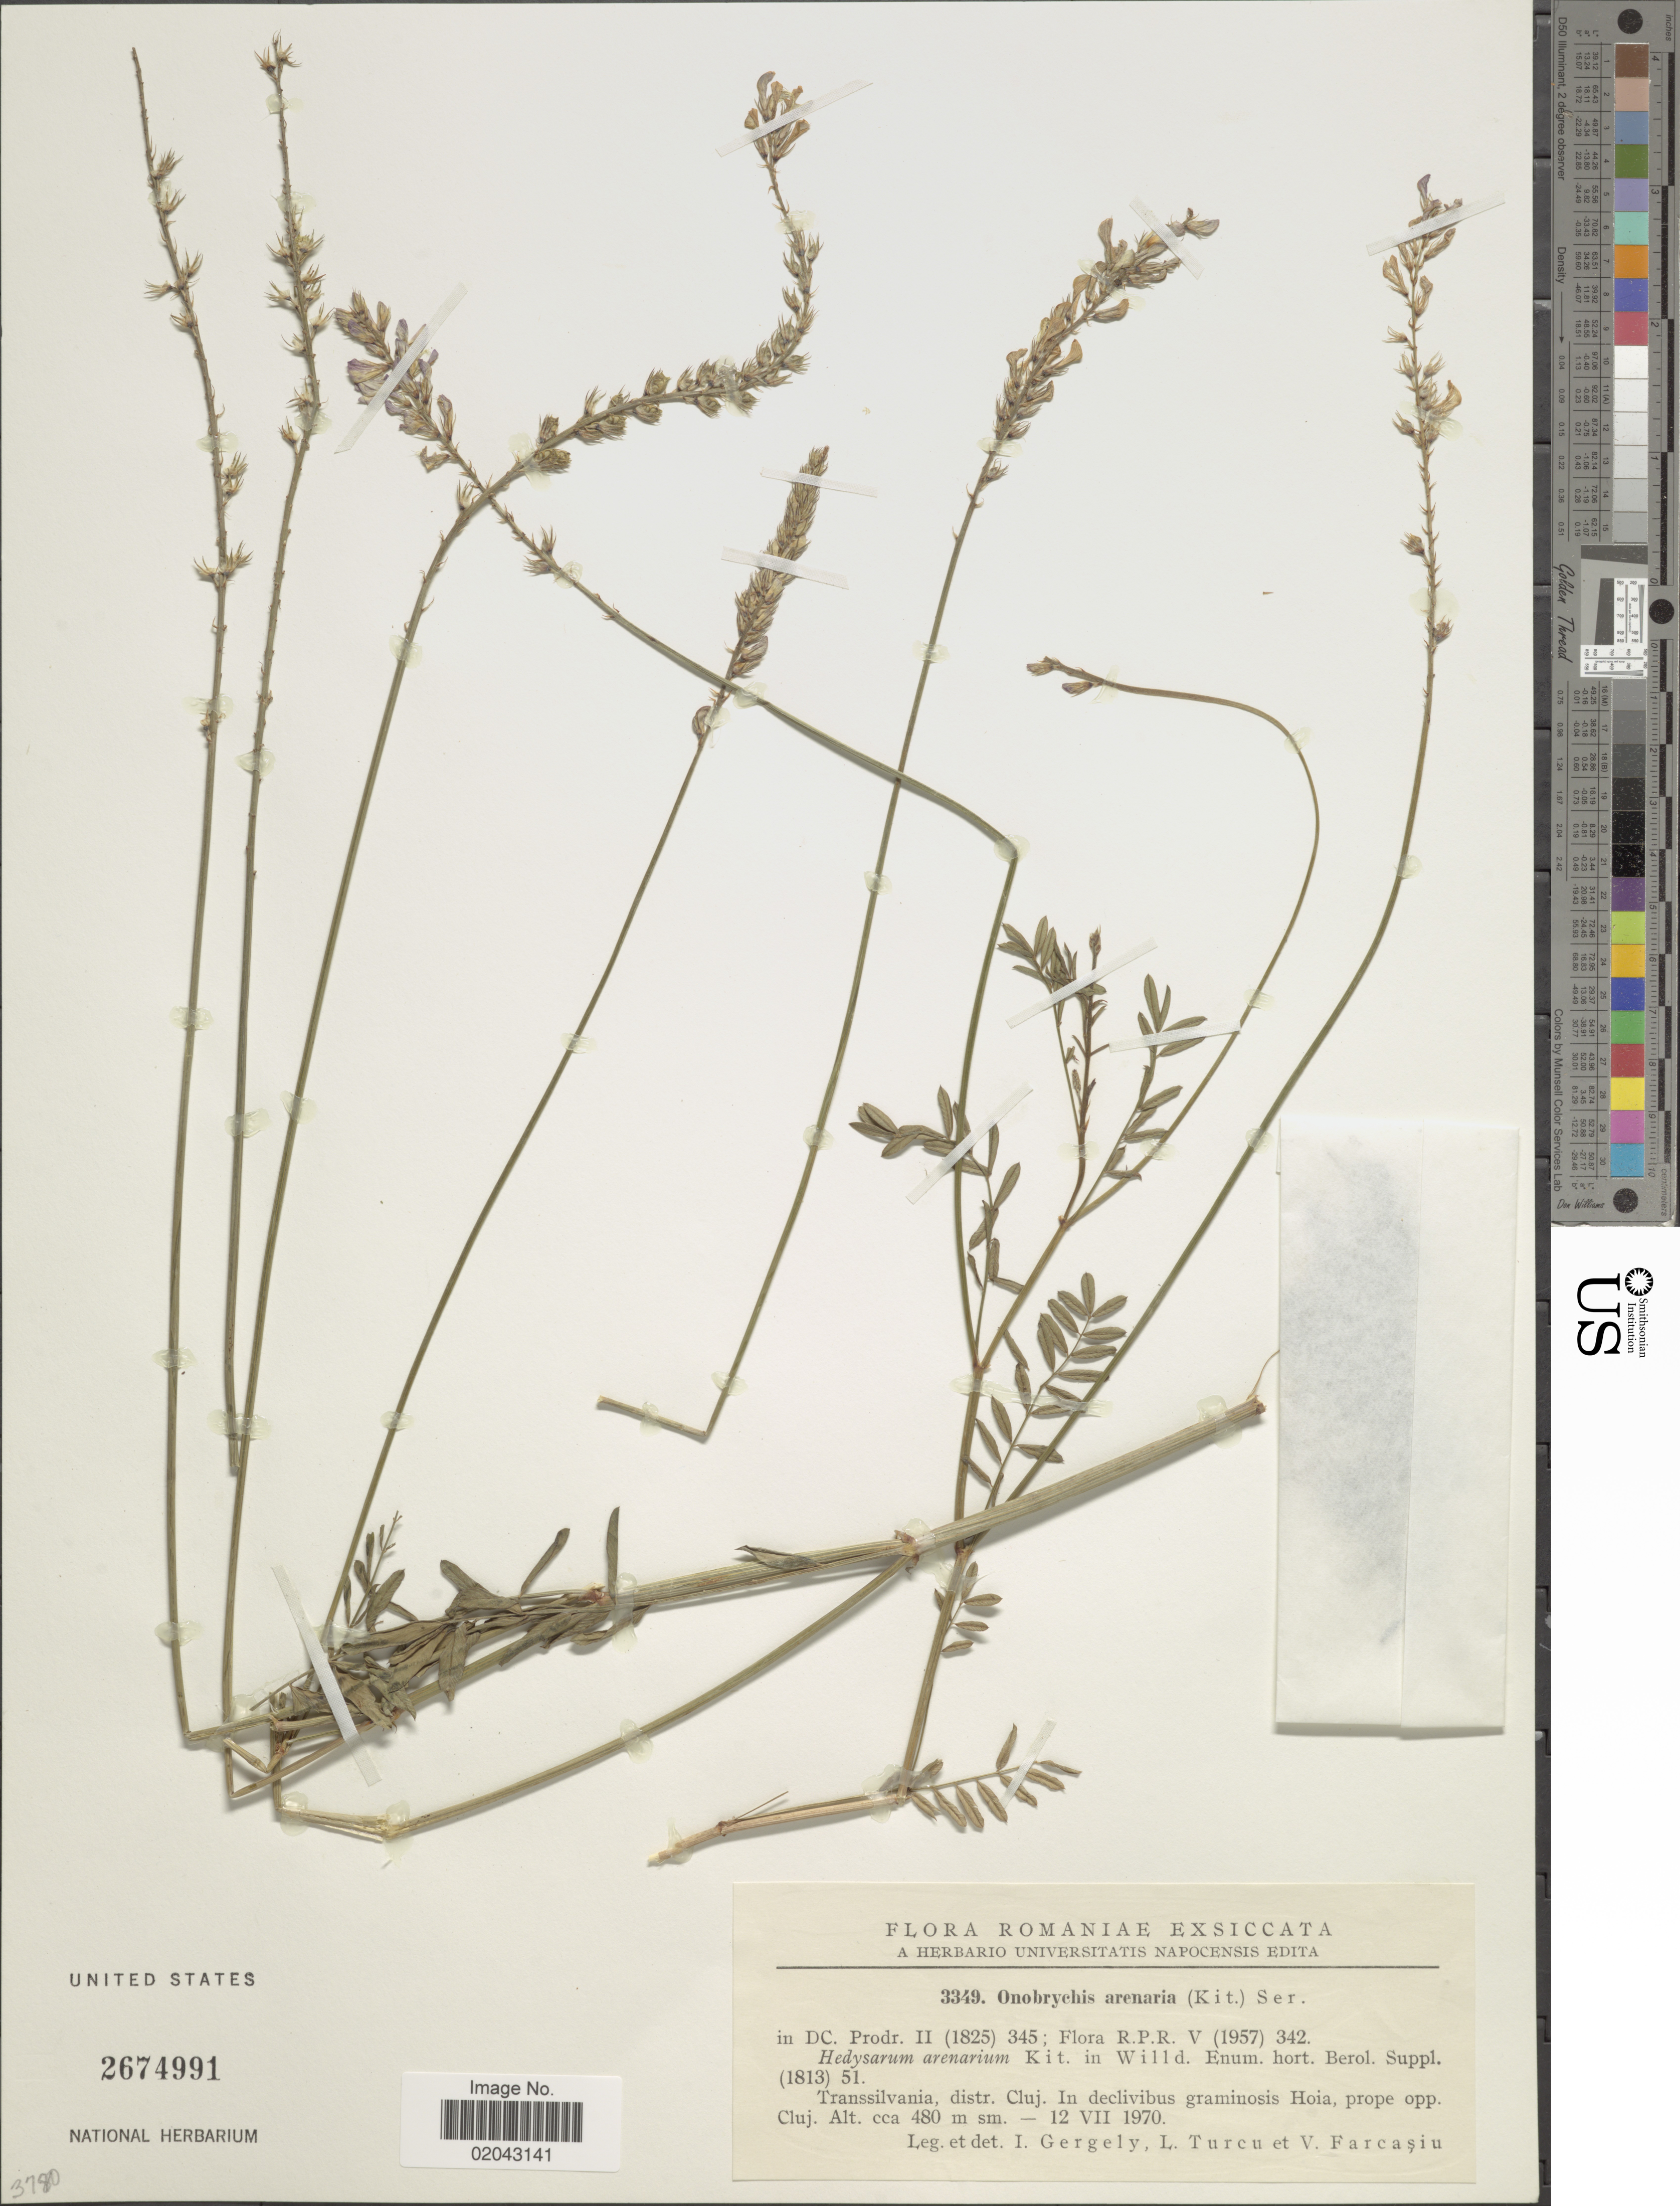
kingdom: Plantae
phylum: Tracheophyta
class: Magnoliopsida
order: Fabales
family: Fabaceae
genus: Onobrychis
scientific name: Onobrychis arenaria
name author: (Kit.) DC.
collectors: I. Gergely, L. Turcu & V. Farcasiu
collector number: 3349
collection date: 1970-07-12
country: Romania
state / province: Cluj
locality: Romaniae, Transsilvania, distr. Cluj. In declivibus graminosis Hoia, prope opp. Cluj.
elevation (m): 480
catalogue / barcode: US 2674991